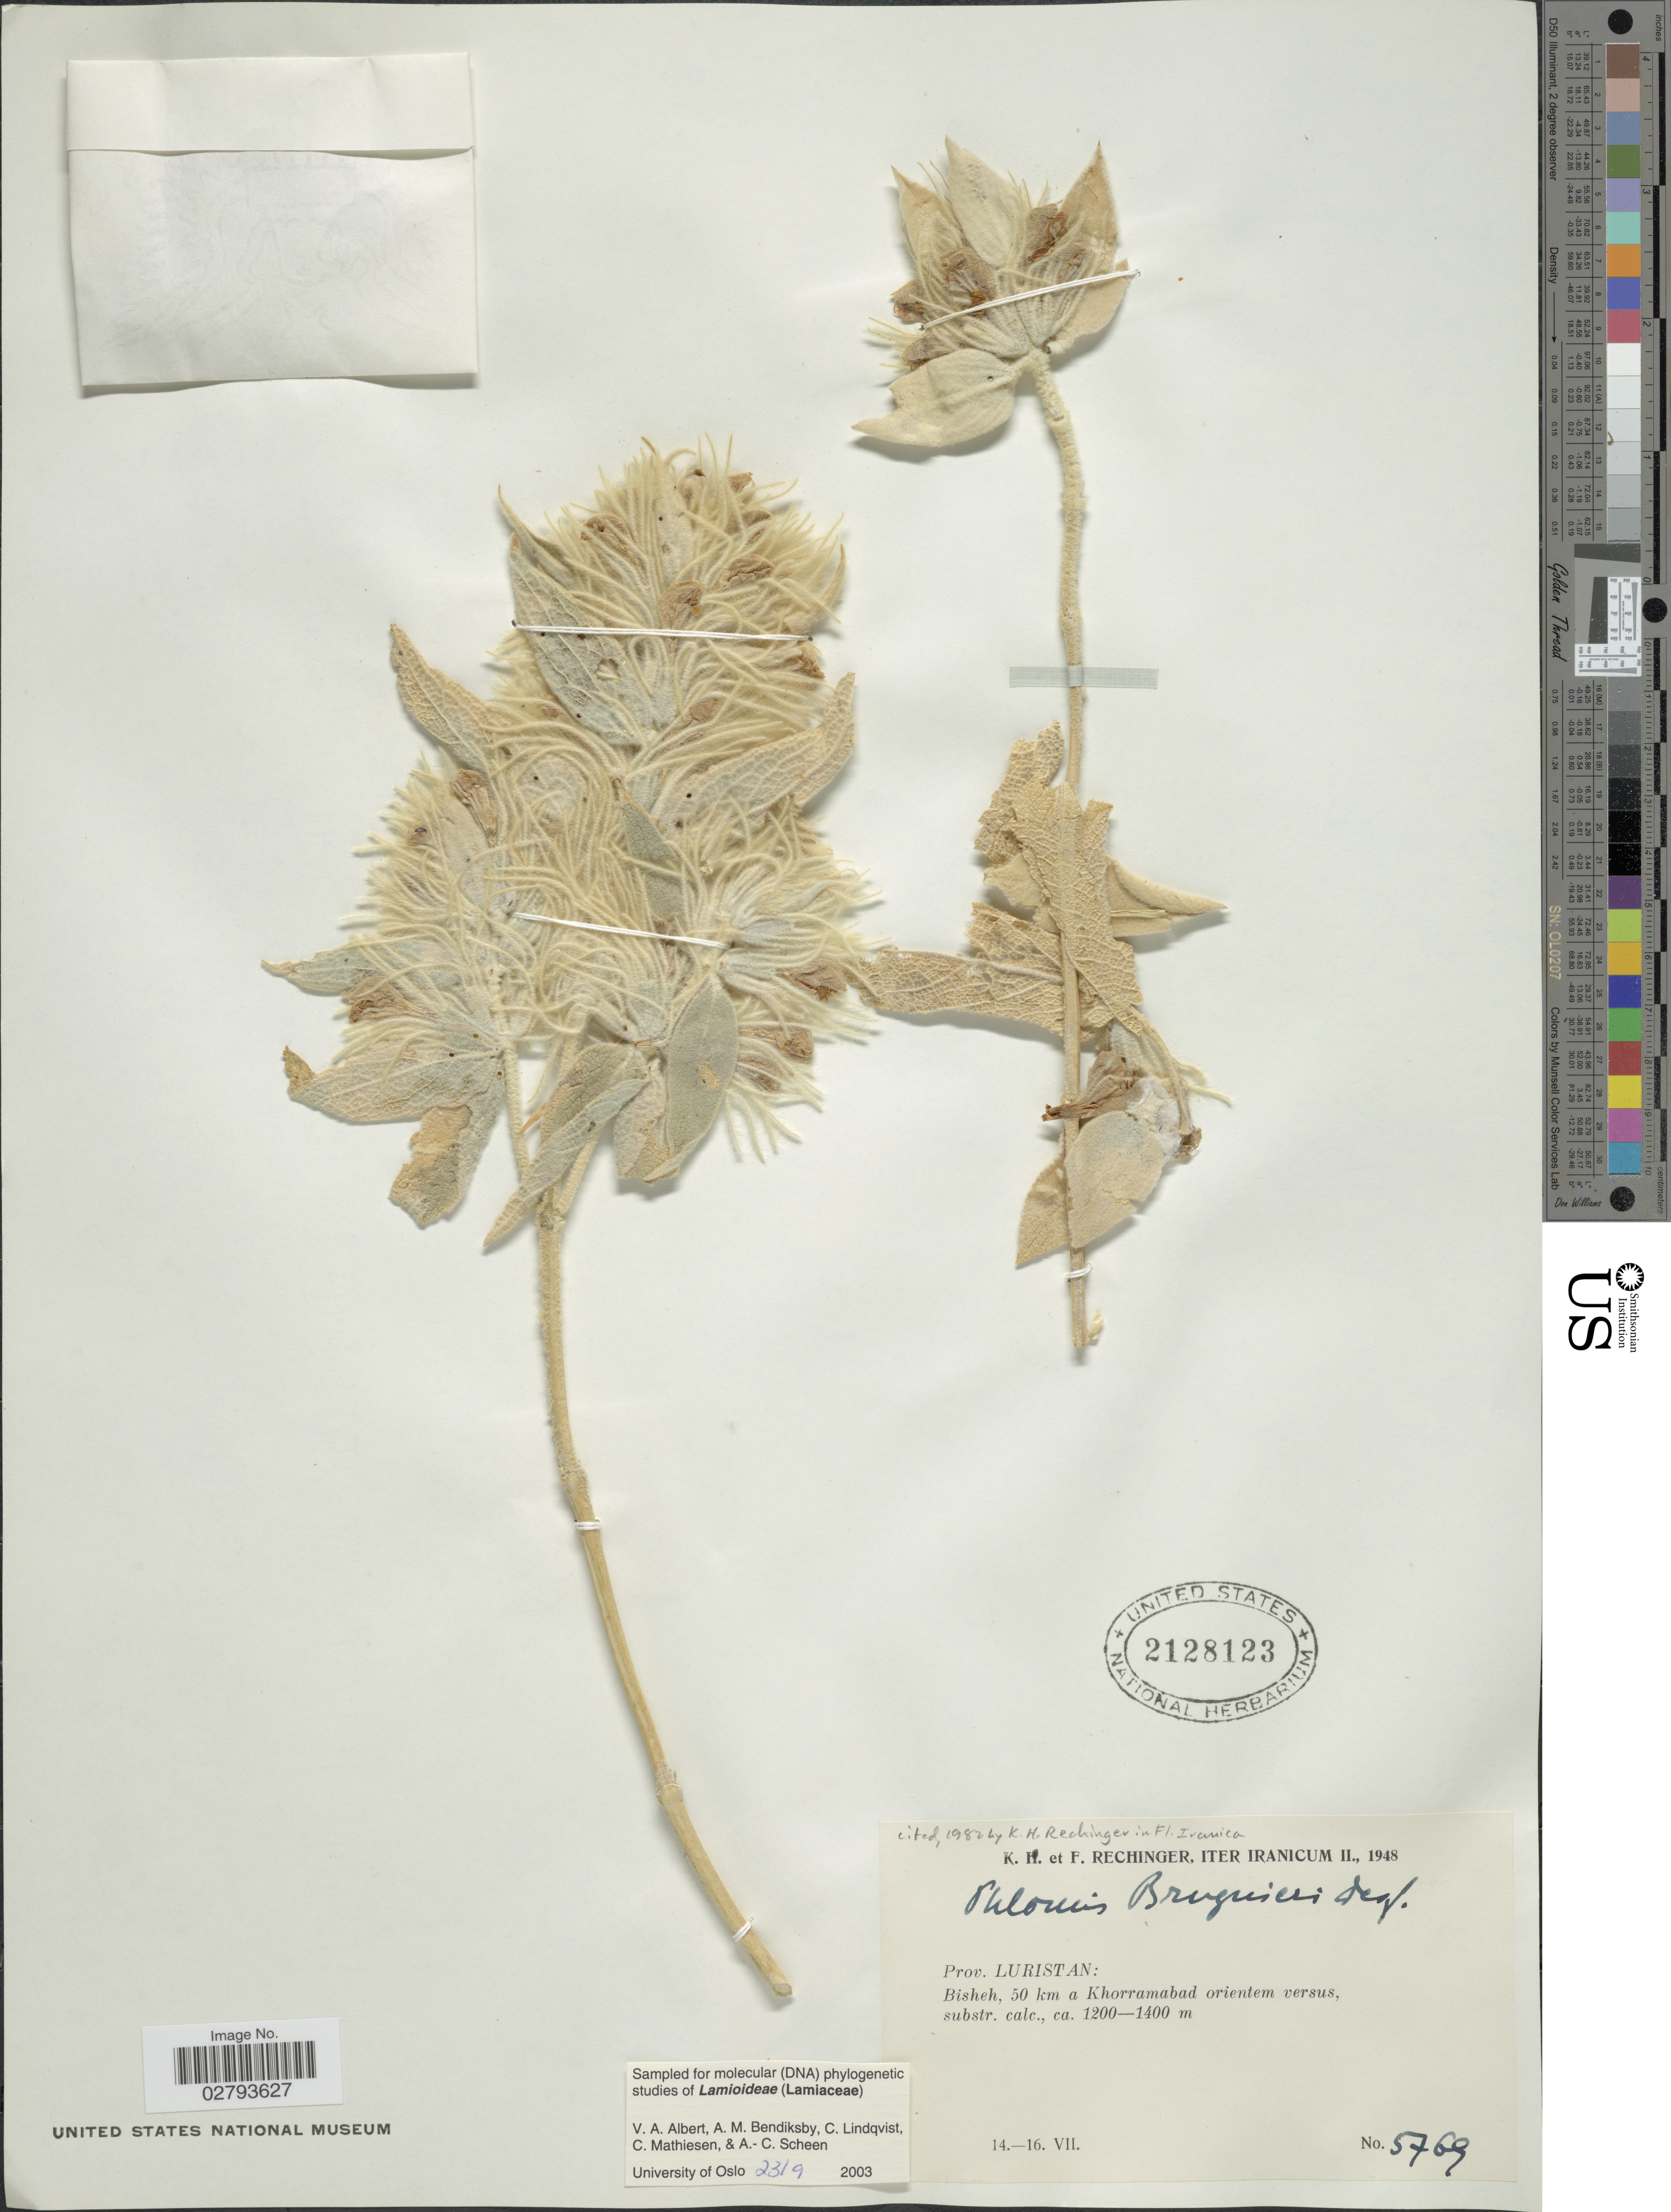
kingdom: Plantae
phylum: Tracheophyta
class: Magnoliopsida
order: Lamiales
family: Lamiaceae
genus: Phlomis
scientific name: Phlomis bruguieri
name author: Desf.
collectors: K. H. Rechinger & F. Rechinger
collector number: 5769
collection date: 1948-07-14/1948-07-16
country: Iran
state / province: Lorestan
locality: Prov. Luristan: Bisheh, 50 km a Khorramabad orientem versus, substr. calc.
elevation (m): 1200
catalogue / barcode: US 2128123